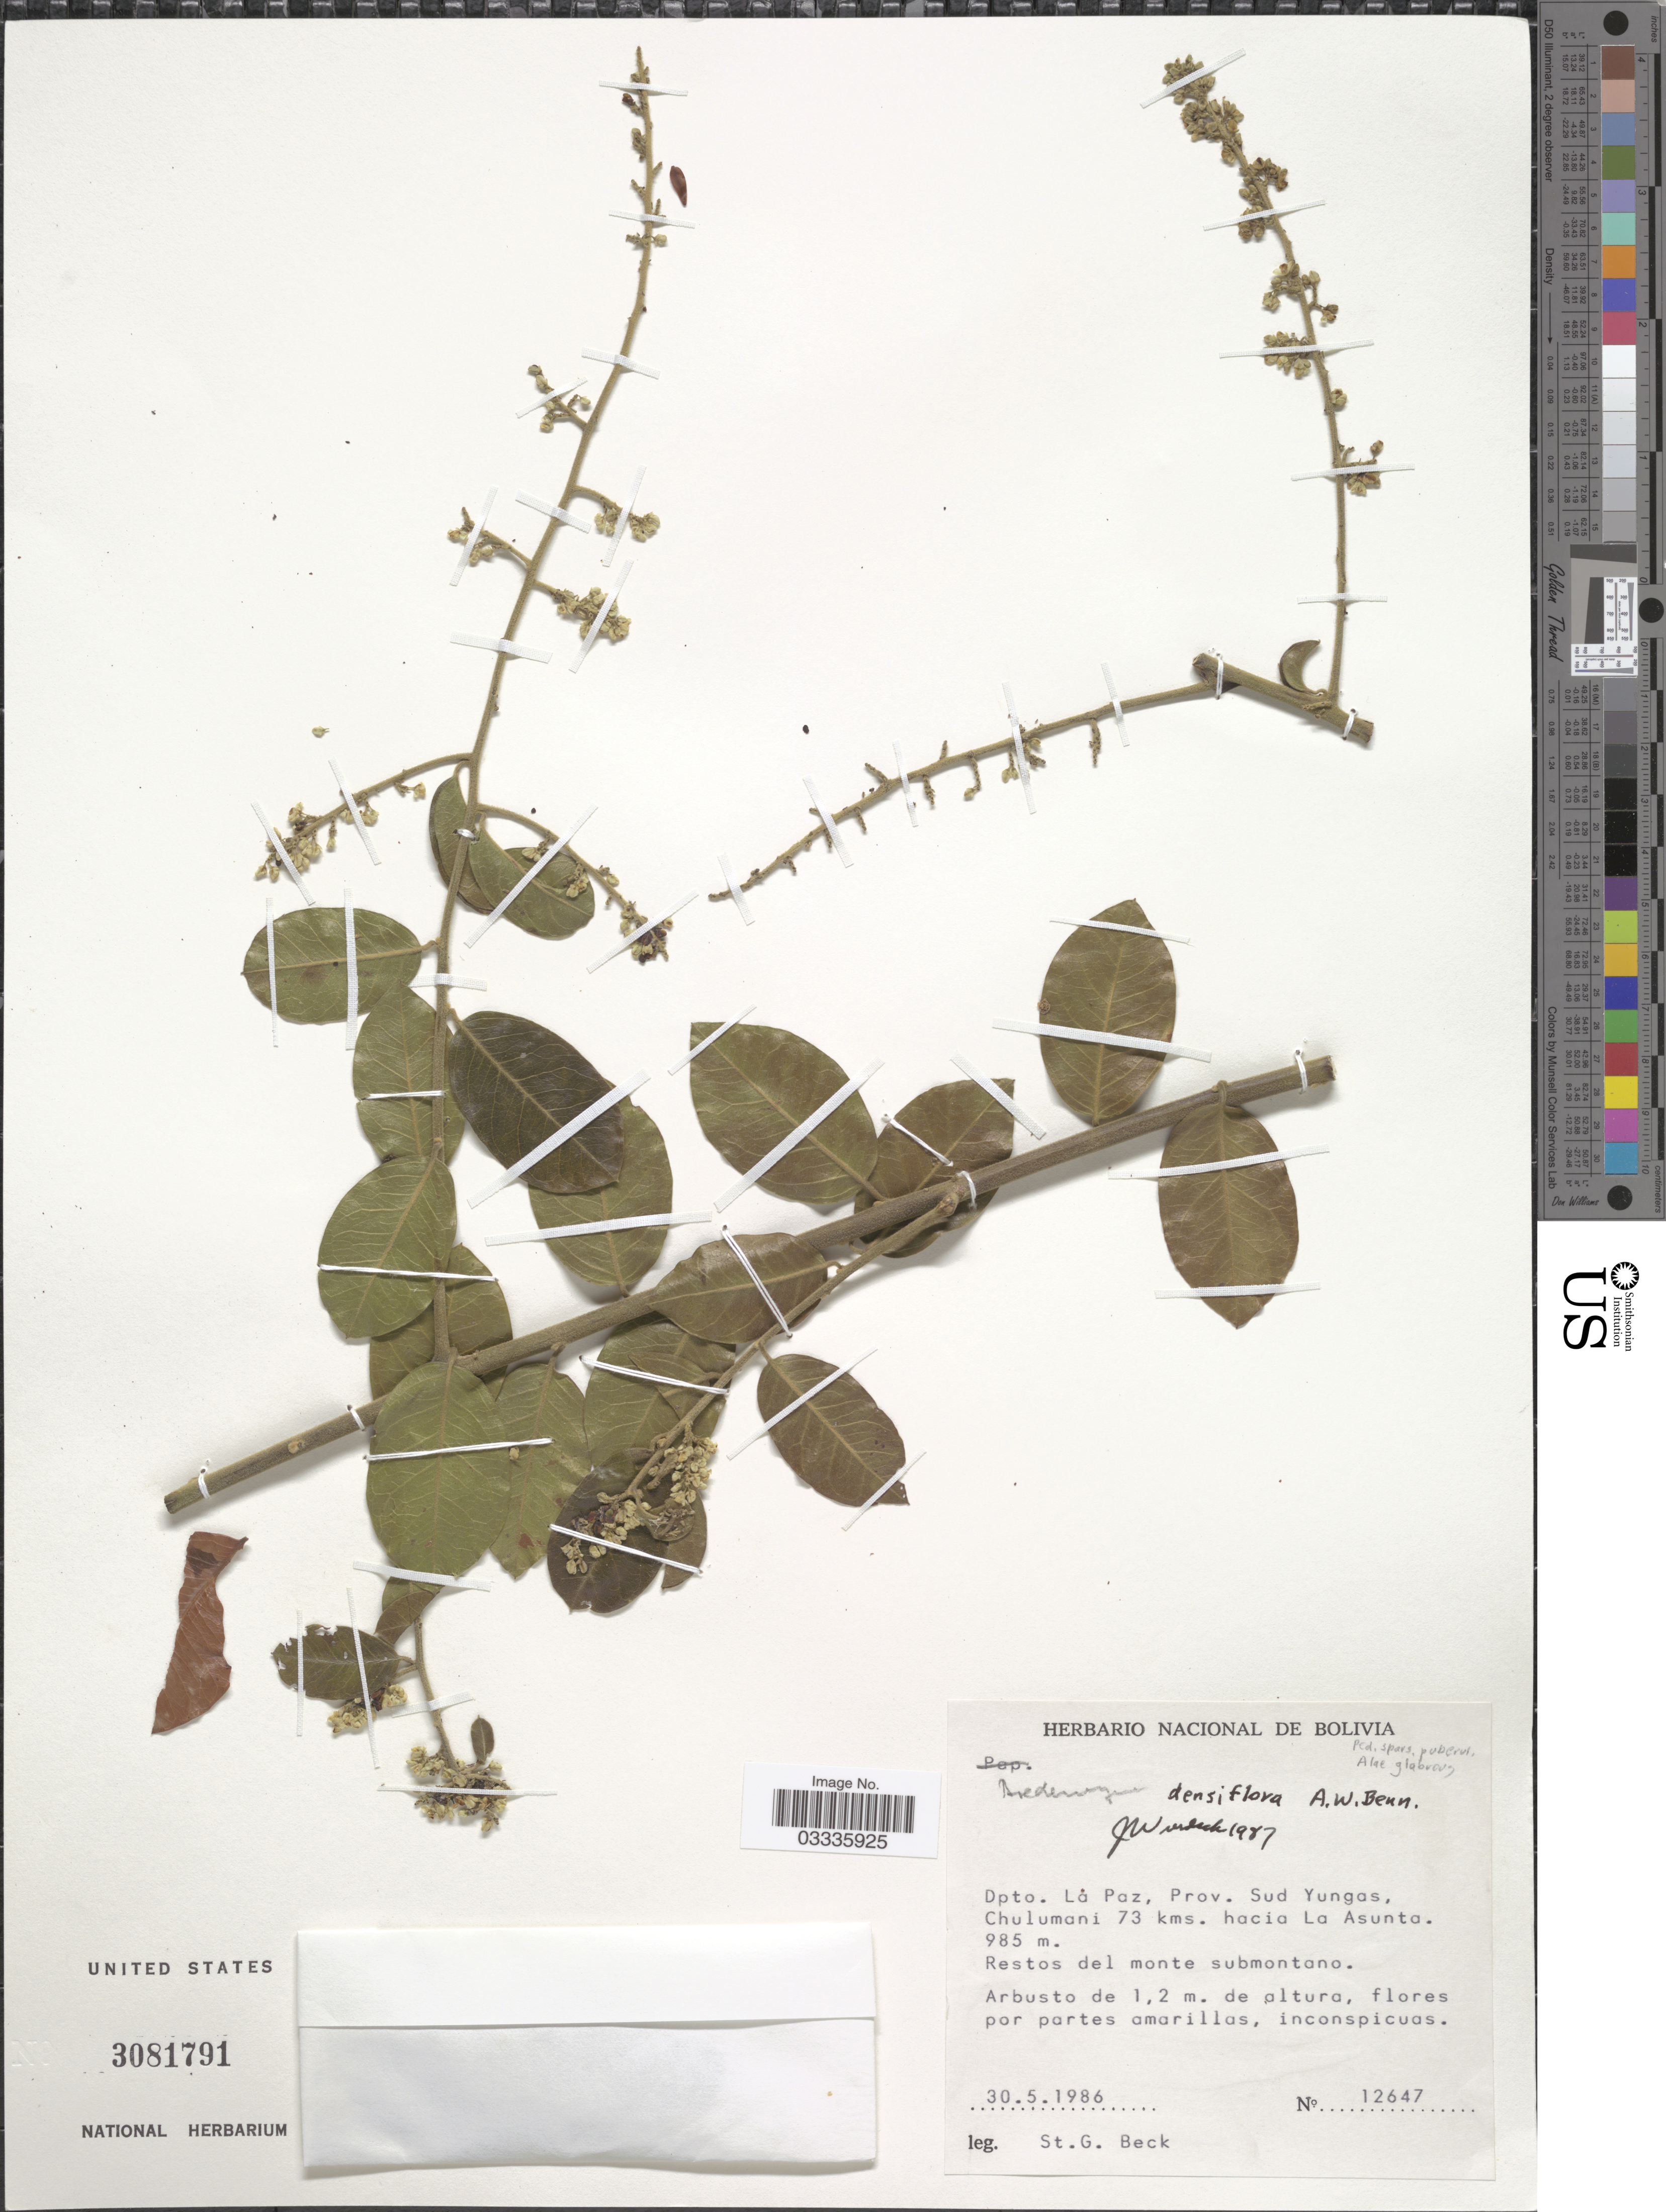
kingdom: Plantae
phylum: Tracheophyta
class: Magnoliopsida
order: Fabales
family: Polygalaceae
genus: Bredemeyera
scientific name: Bredemeyera densiflora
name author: A.W. Benn.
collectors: S. G. Beck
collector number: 12647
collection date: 1986-05-30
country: Bolivia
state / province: La Paz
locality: Dpto. La Paz, Prov. Sud Yungas, Chulumani 73 kms. hacia La Asunta.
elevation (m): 985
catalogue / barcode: US 3081791